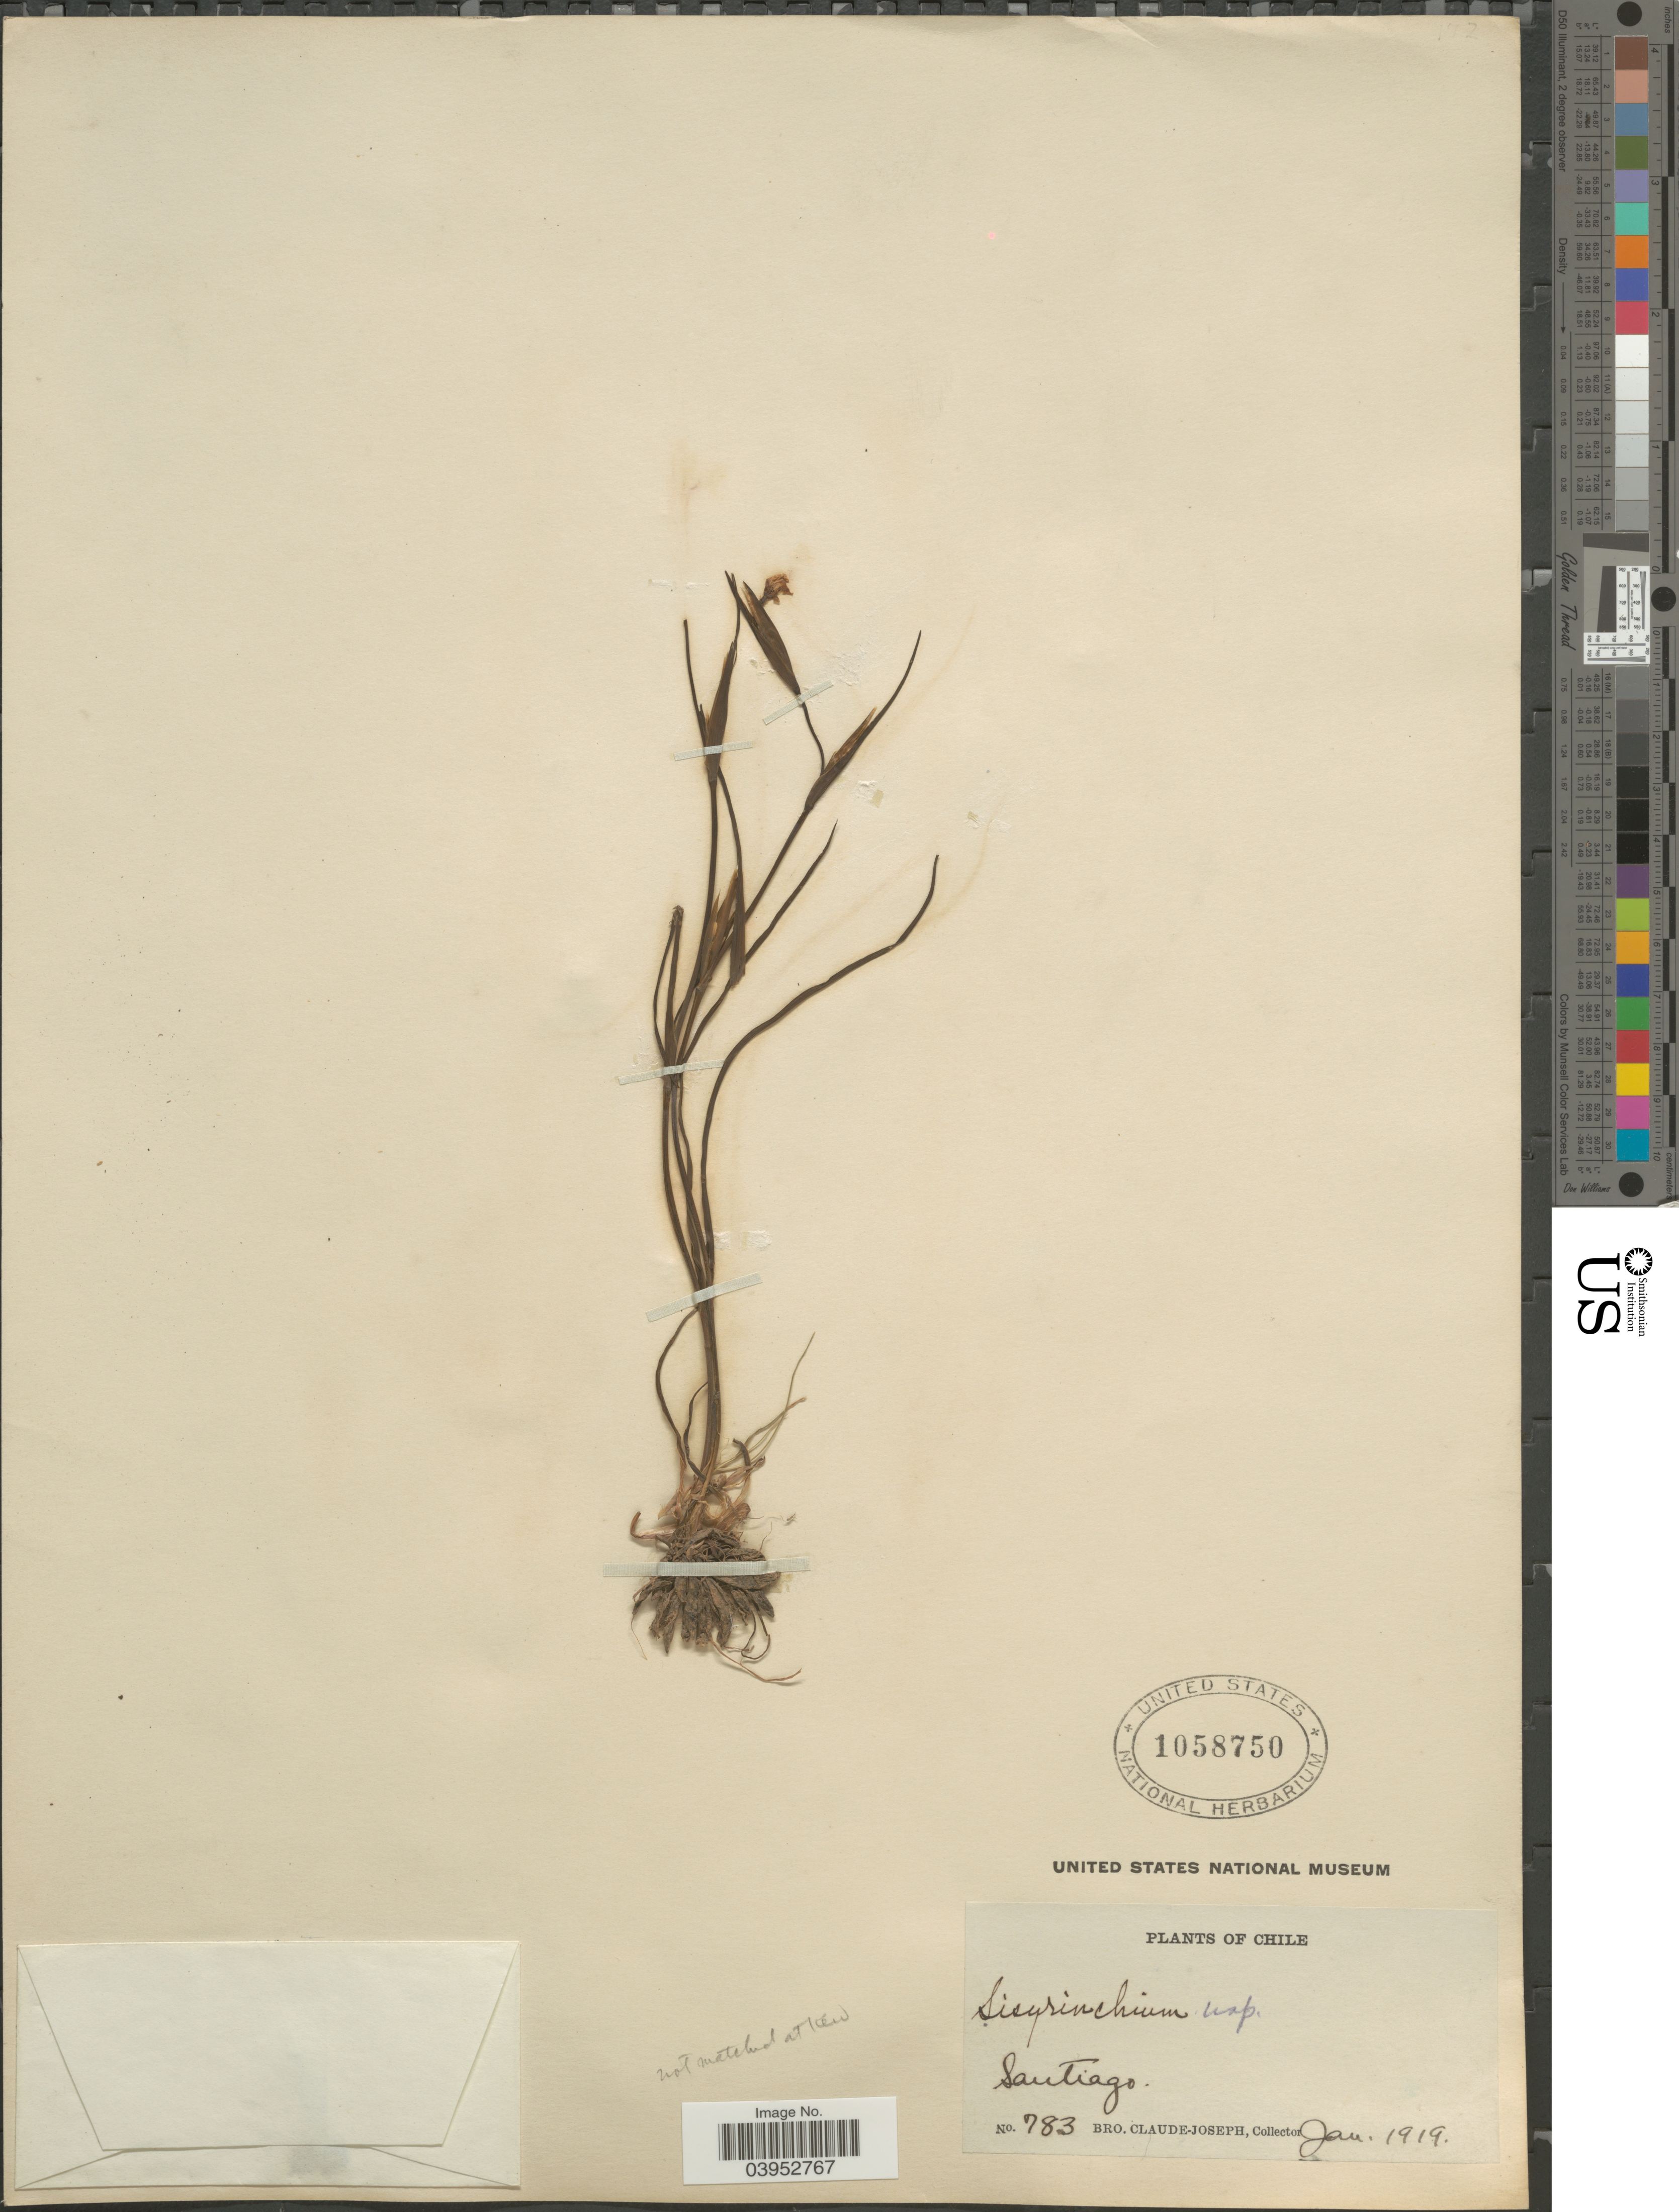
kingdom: Plantae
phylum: Tracheophyta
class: Liliopsida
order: Asparagales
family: Iridaceae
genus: Sisyrinchium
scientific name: Sisyrinchium sp.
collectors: Bro. Claude-Joseph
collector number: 783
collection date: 1919-01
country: Chile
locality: Santiago.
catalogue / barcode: US 1058750